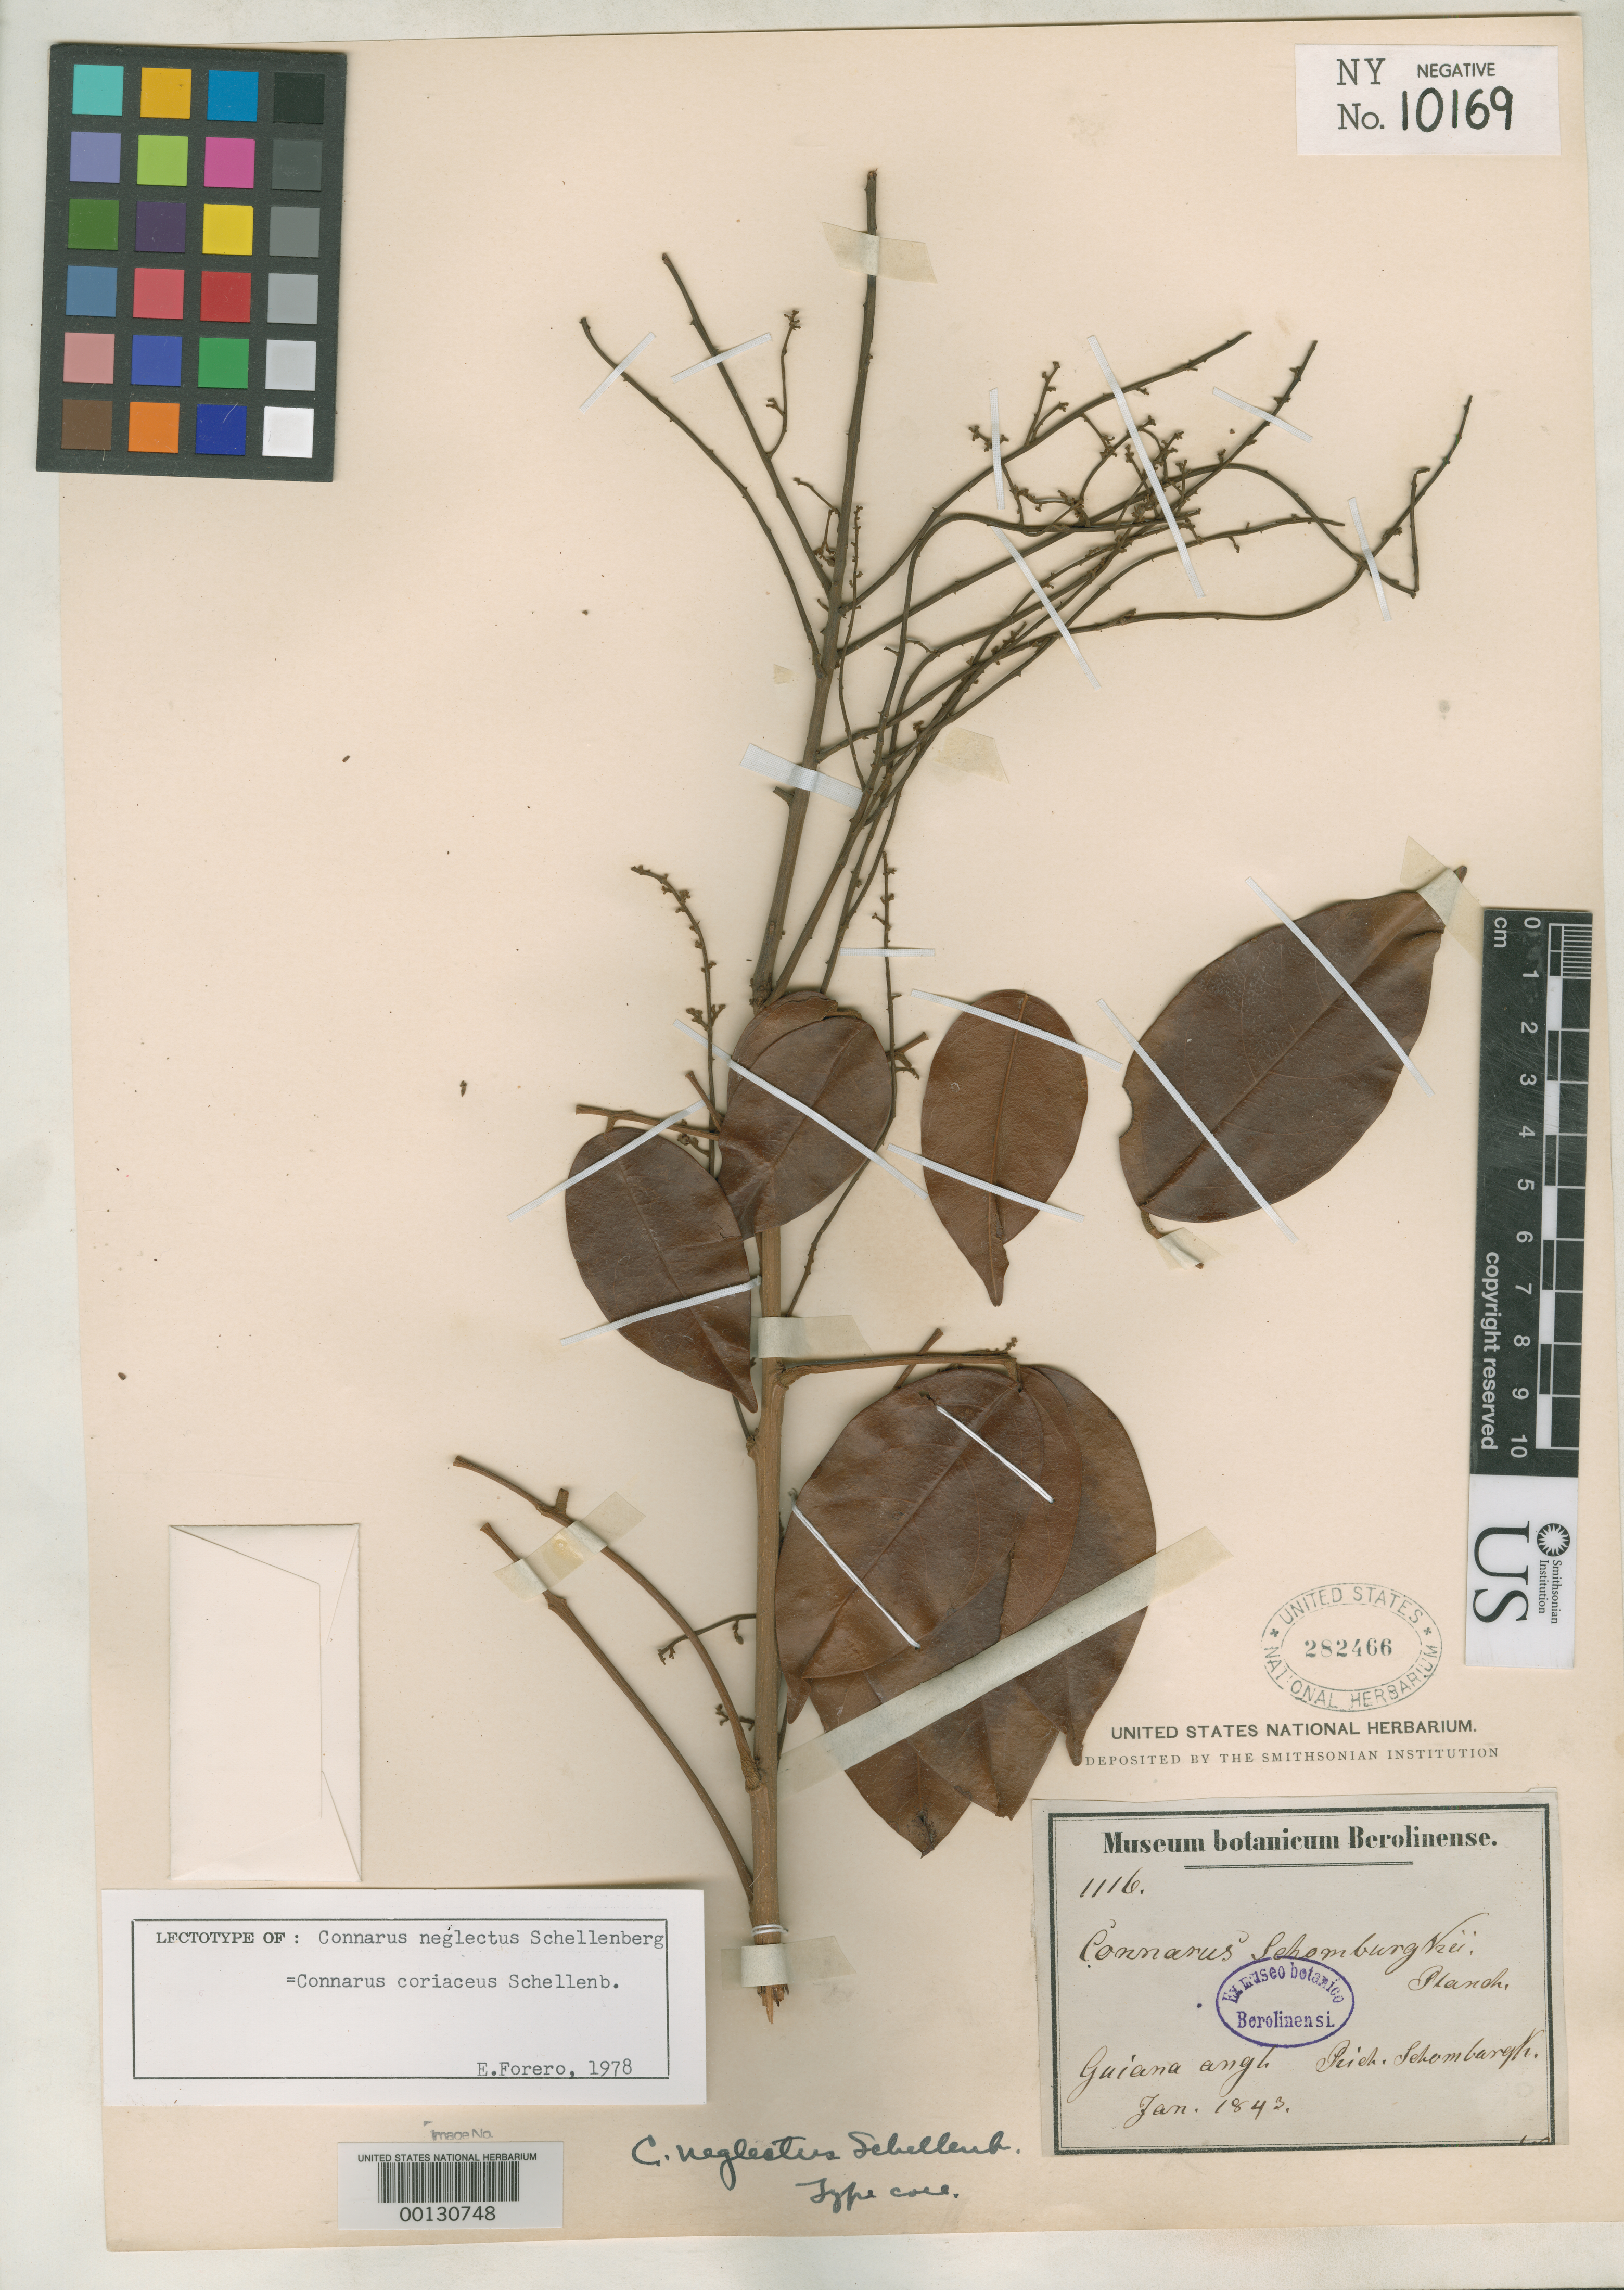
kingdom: Plantae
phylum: Tracheophyta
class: Magnoliopsida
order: Oxalidales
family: Connaraceae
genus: Connarus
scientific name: Connarus neglectus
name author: G. Schellenb. in Engl.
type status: Isolectotype; Type Collection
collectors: R. H. Schomburgk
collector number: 1116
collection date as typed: Jan 1843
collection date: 1843-01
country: Guyana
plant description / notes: Specimen annotated by E. Forero in 1978 as a lectotype; US dup. cited (1983, Fl. Neotropica 36: 83) as "isolectotype" (with lectotype cited as "B, destruido" [destroyed]")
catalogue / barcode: US 282466